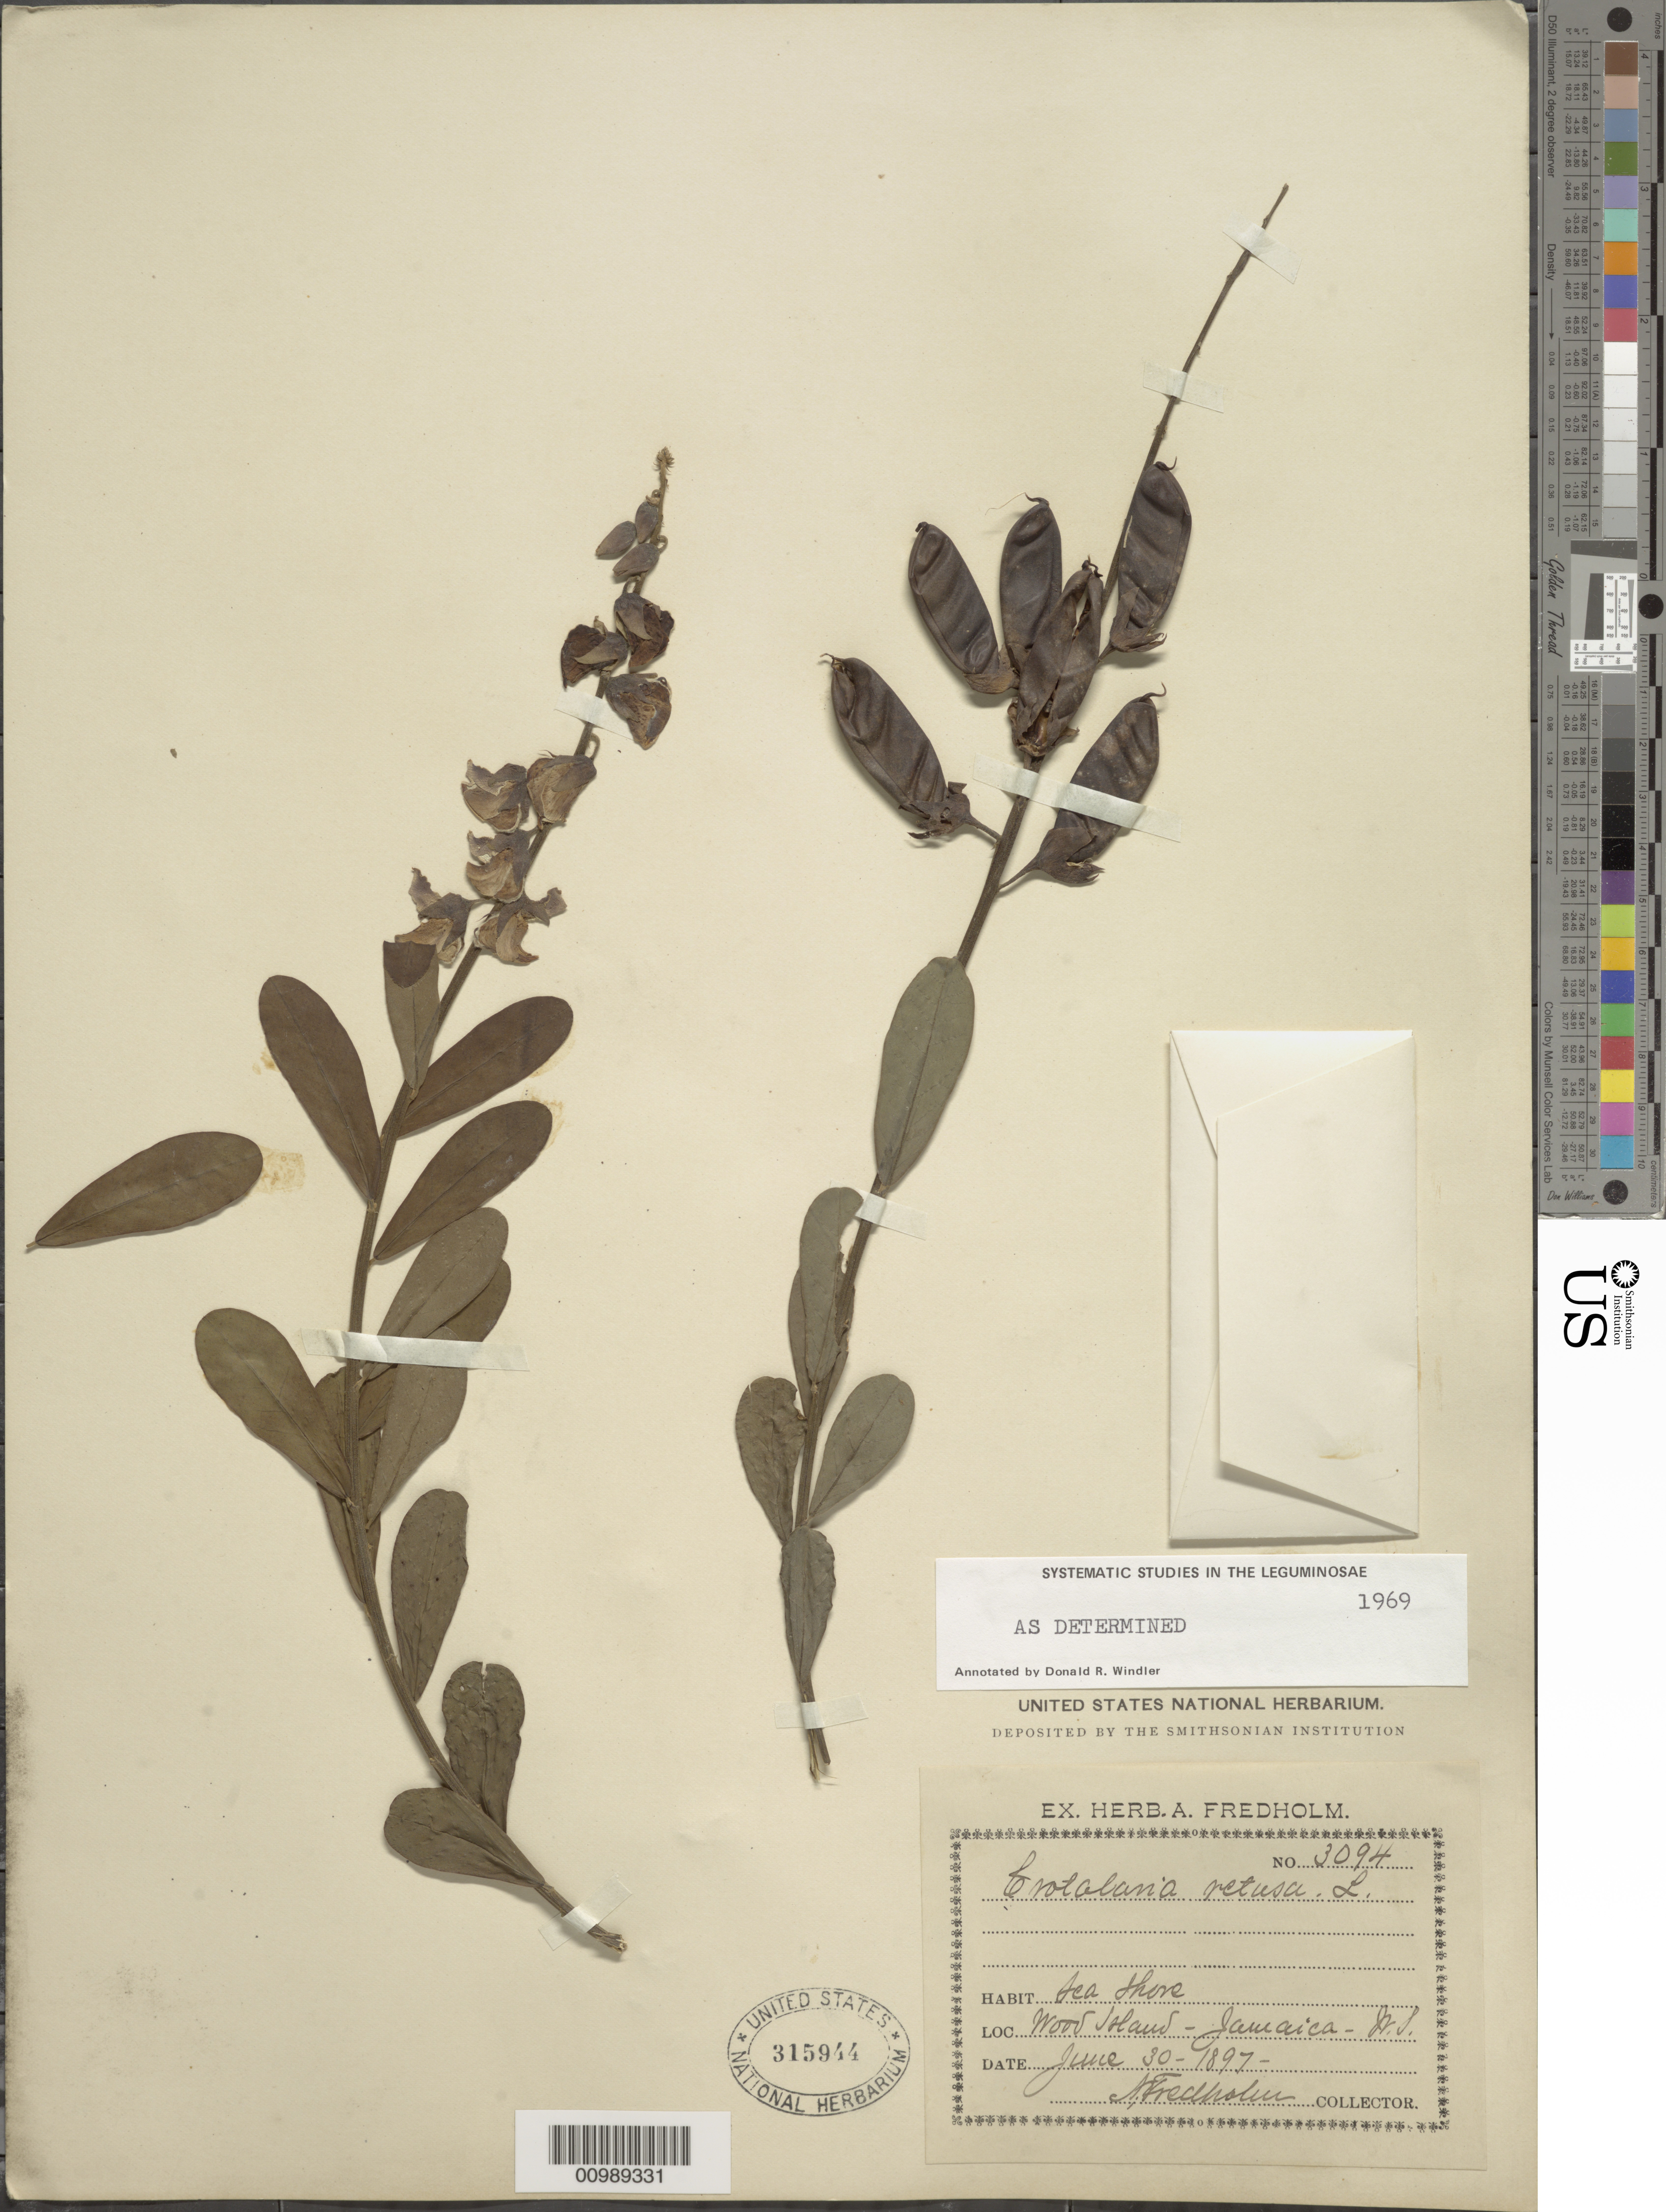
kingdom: Plantae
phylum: Tracheophyta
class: Magnoliopsida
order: Fabales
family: Fabaceae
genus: Crotalaria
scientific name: Crotalaria retusa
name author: L.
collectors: A. Fredholm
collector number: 3094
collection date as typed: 30 Jun 1897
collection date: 1897-06-30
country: Jamaica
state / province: Westmoreland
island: Jamaica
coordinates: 0 N, 0 E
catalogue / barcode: US 315944